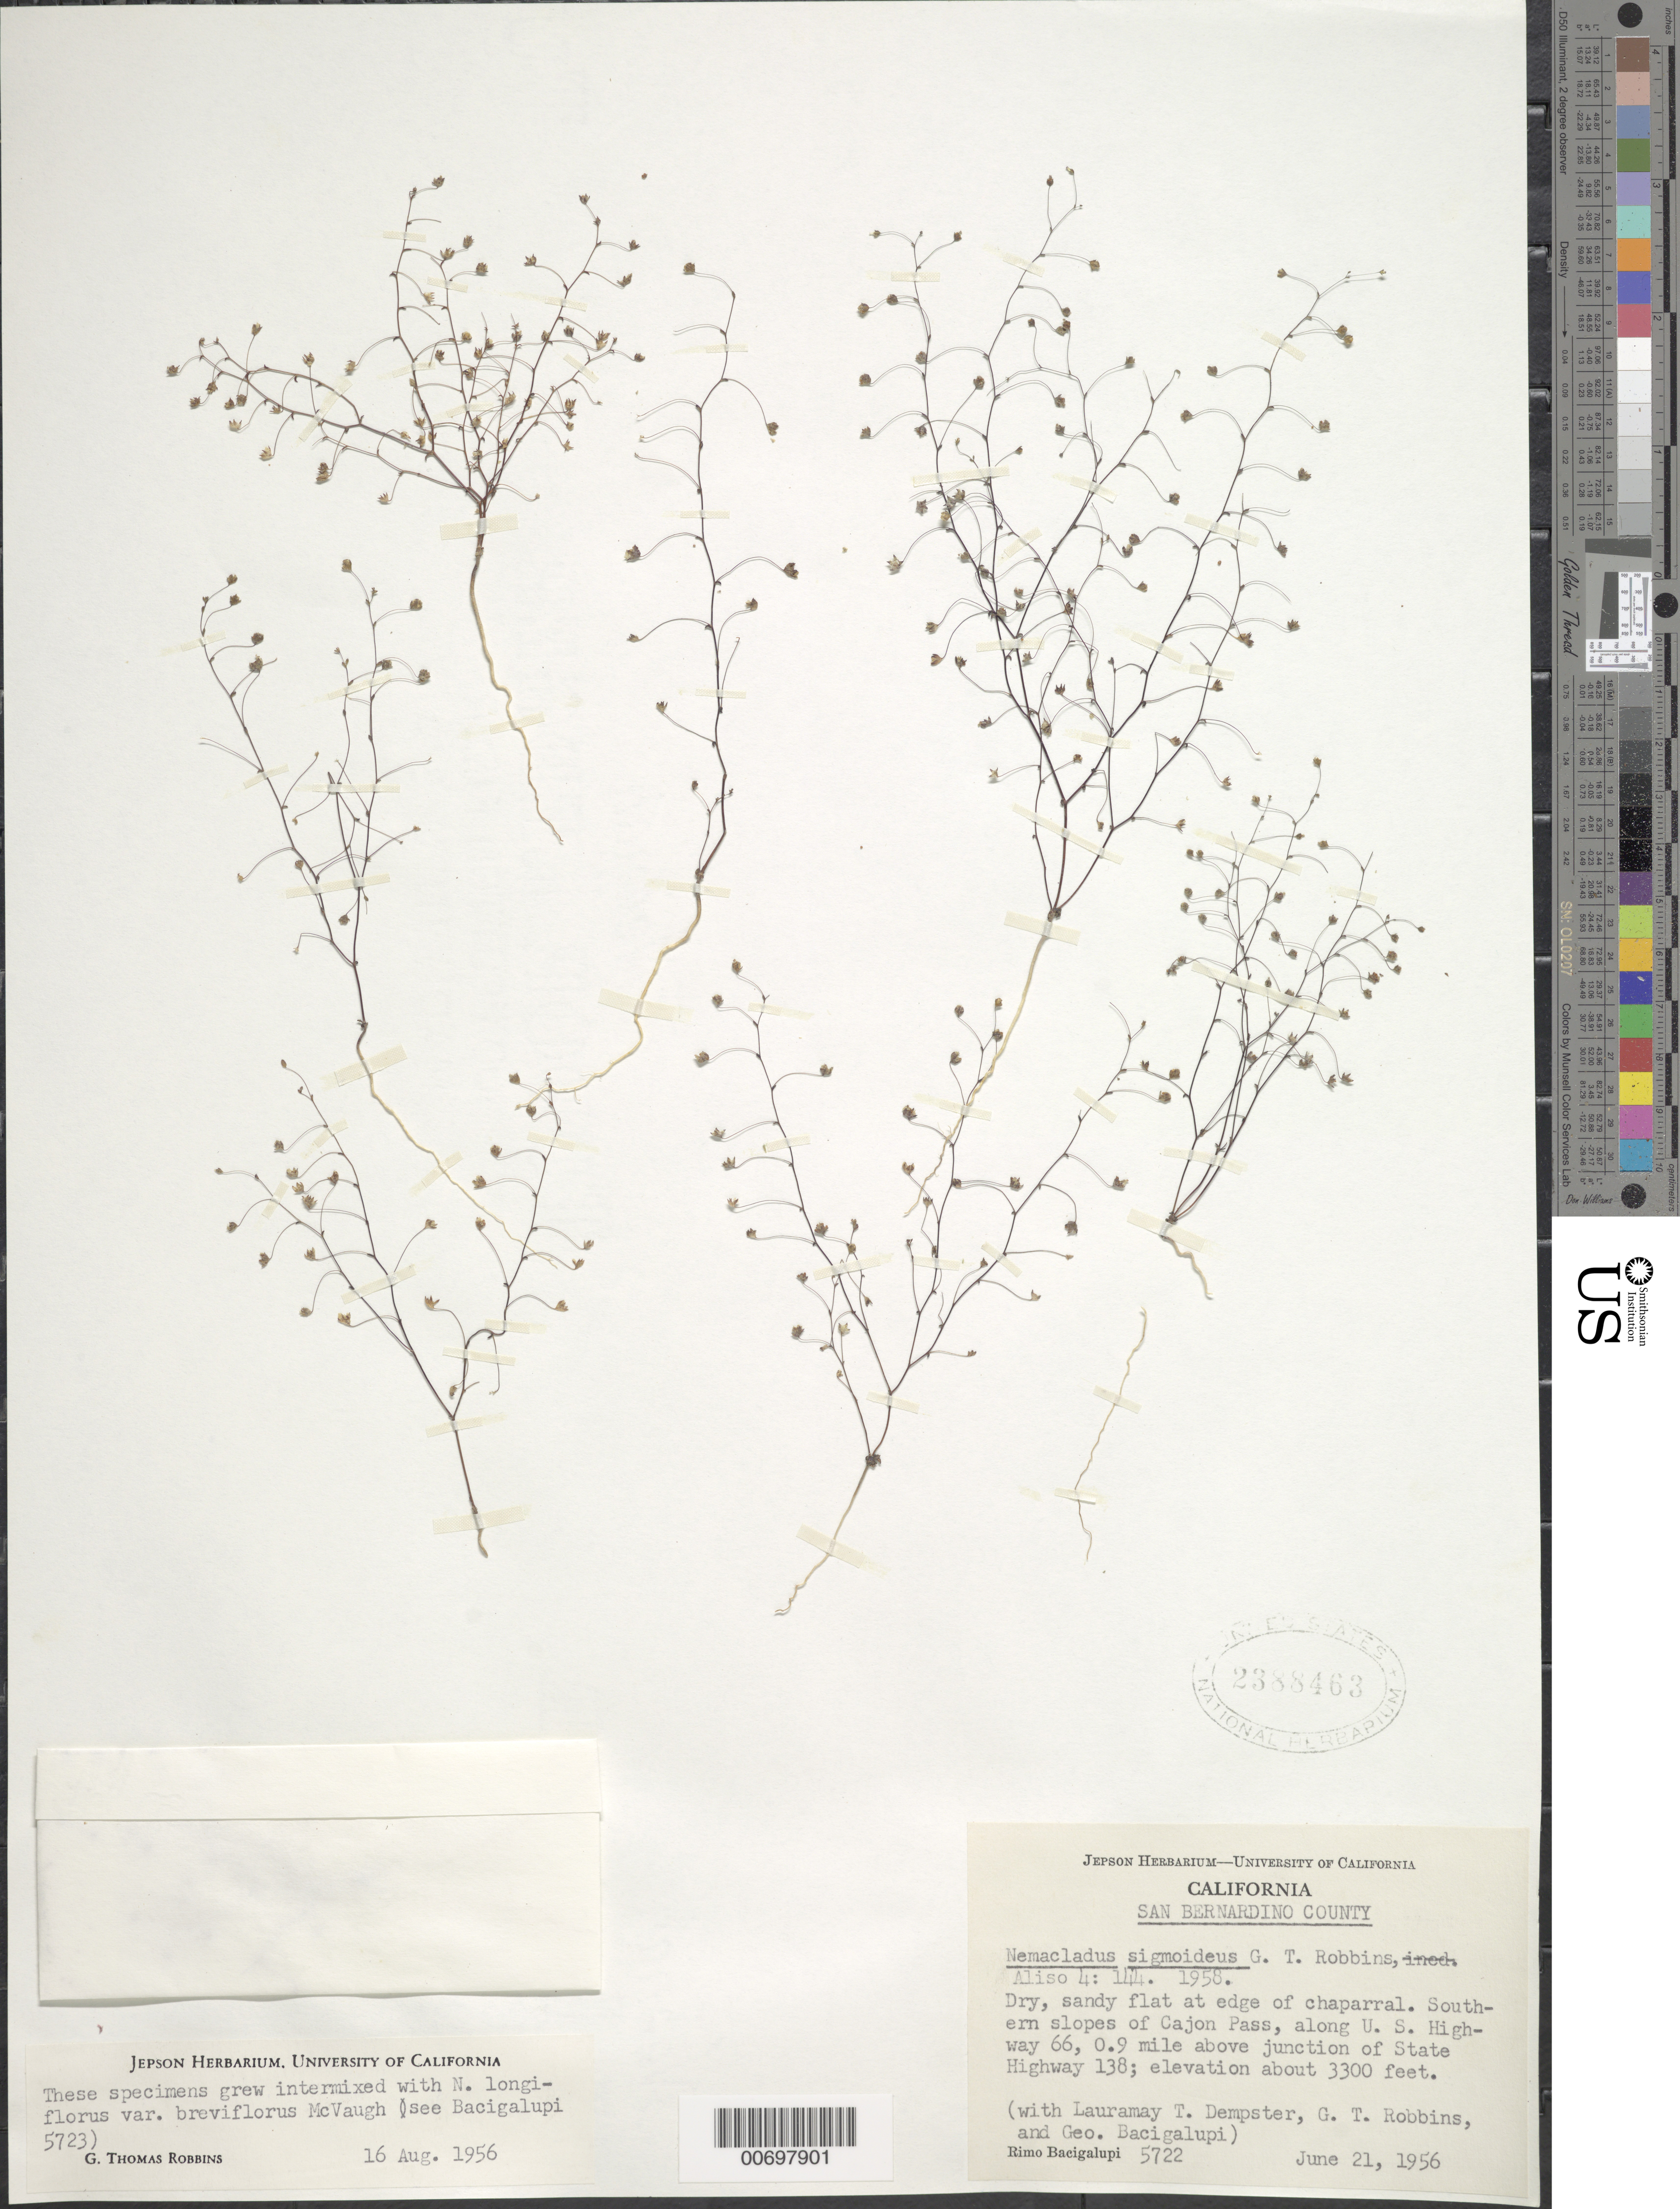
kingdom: Plantae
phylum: Tracheophyta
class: Magnoliopsida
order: Asterales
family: Campanulaceae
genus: Nemacladus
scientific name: Nemacladus sigmoideus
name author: G.T. Robbins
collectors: R. Bacigalupi, L. T. Dempster, G. T. Robbins & G. Bacigalupi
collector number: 5722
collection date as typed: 21 Jun 1956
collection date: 1956-06-21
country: United States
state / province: California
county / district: San Bernardino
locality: Dry, sandy flat at edge of chaparral. Southern slopes of Cajon Pass, along U.S. Highway 66, 0.9 mile above junction of State Highway 138.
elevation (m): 1006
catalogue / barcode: US 2388463